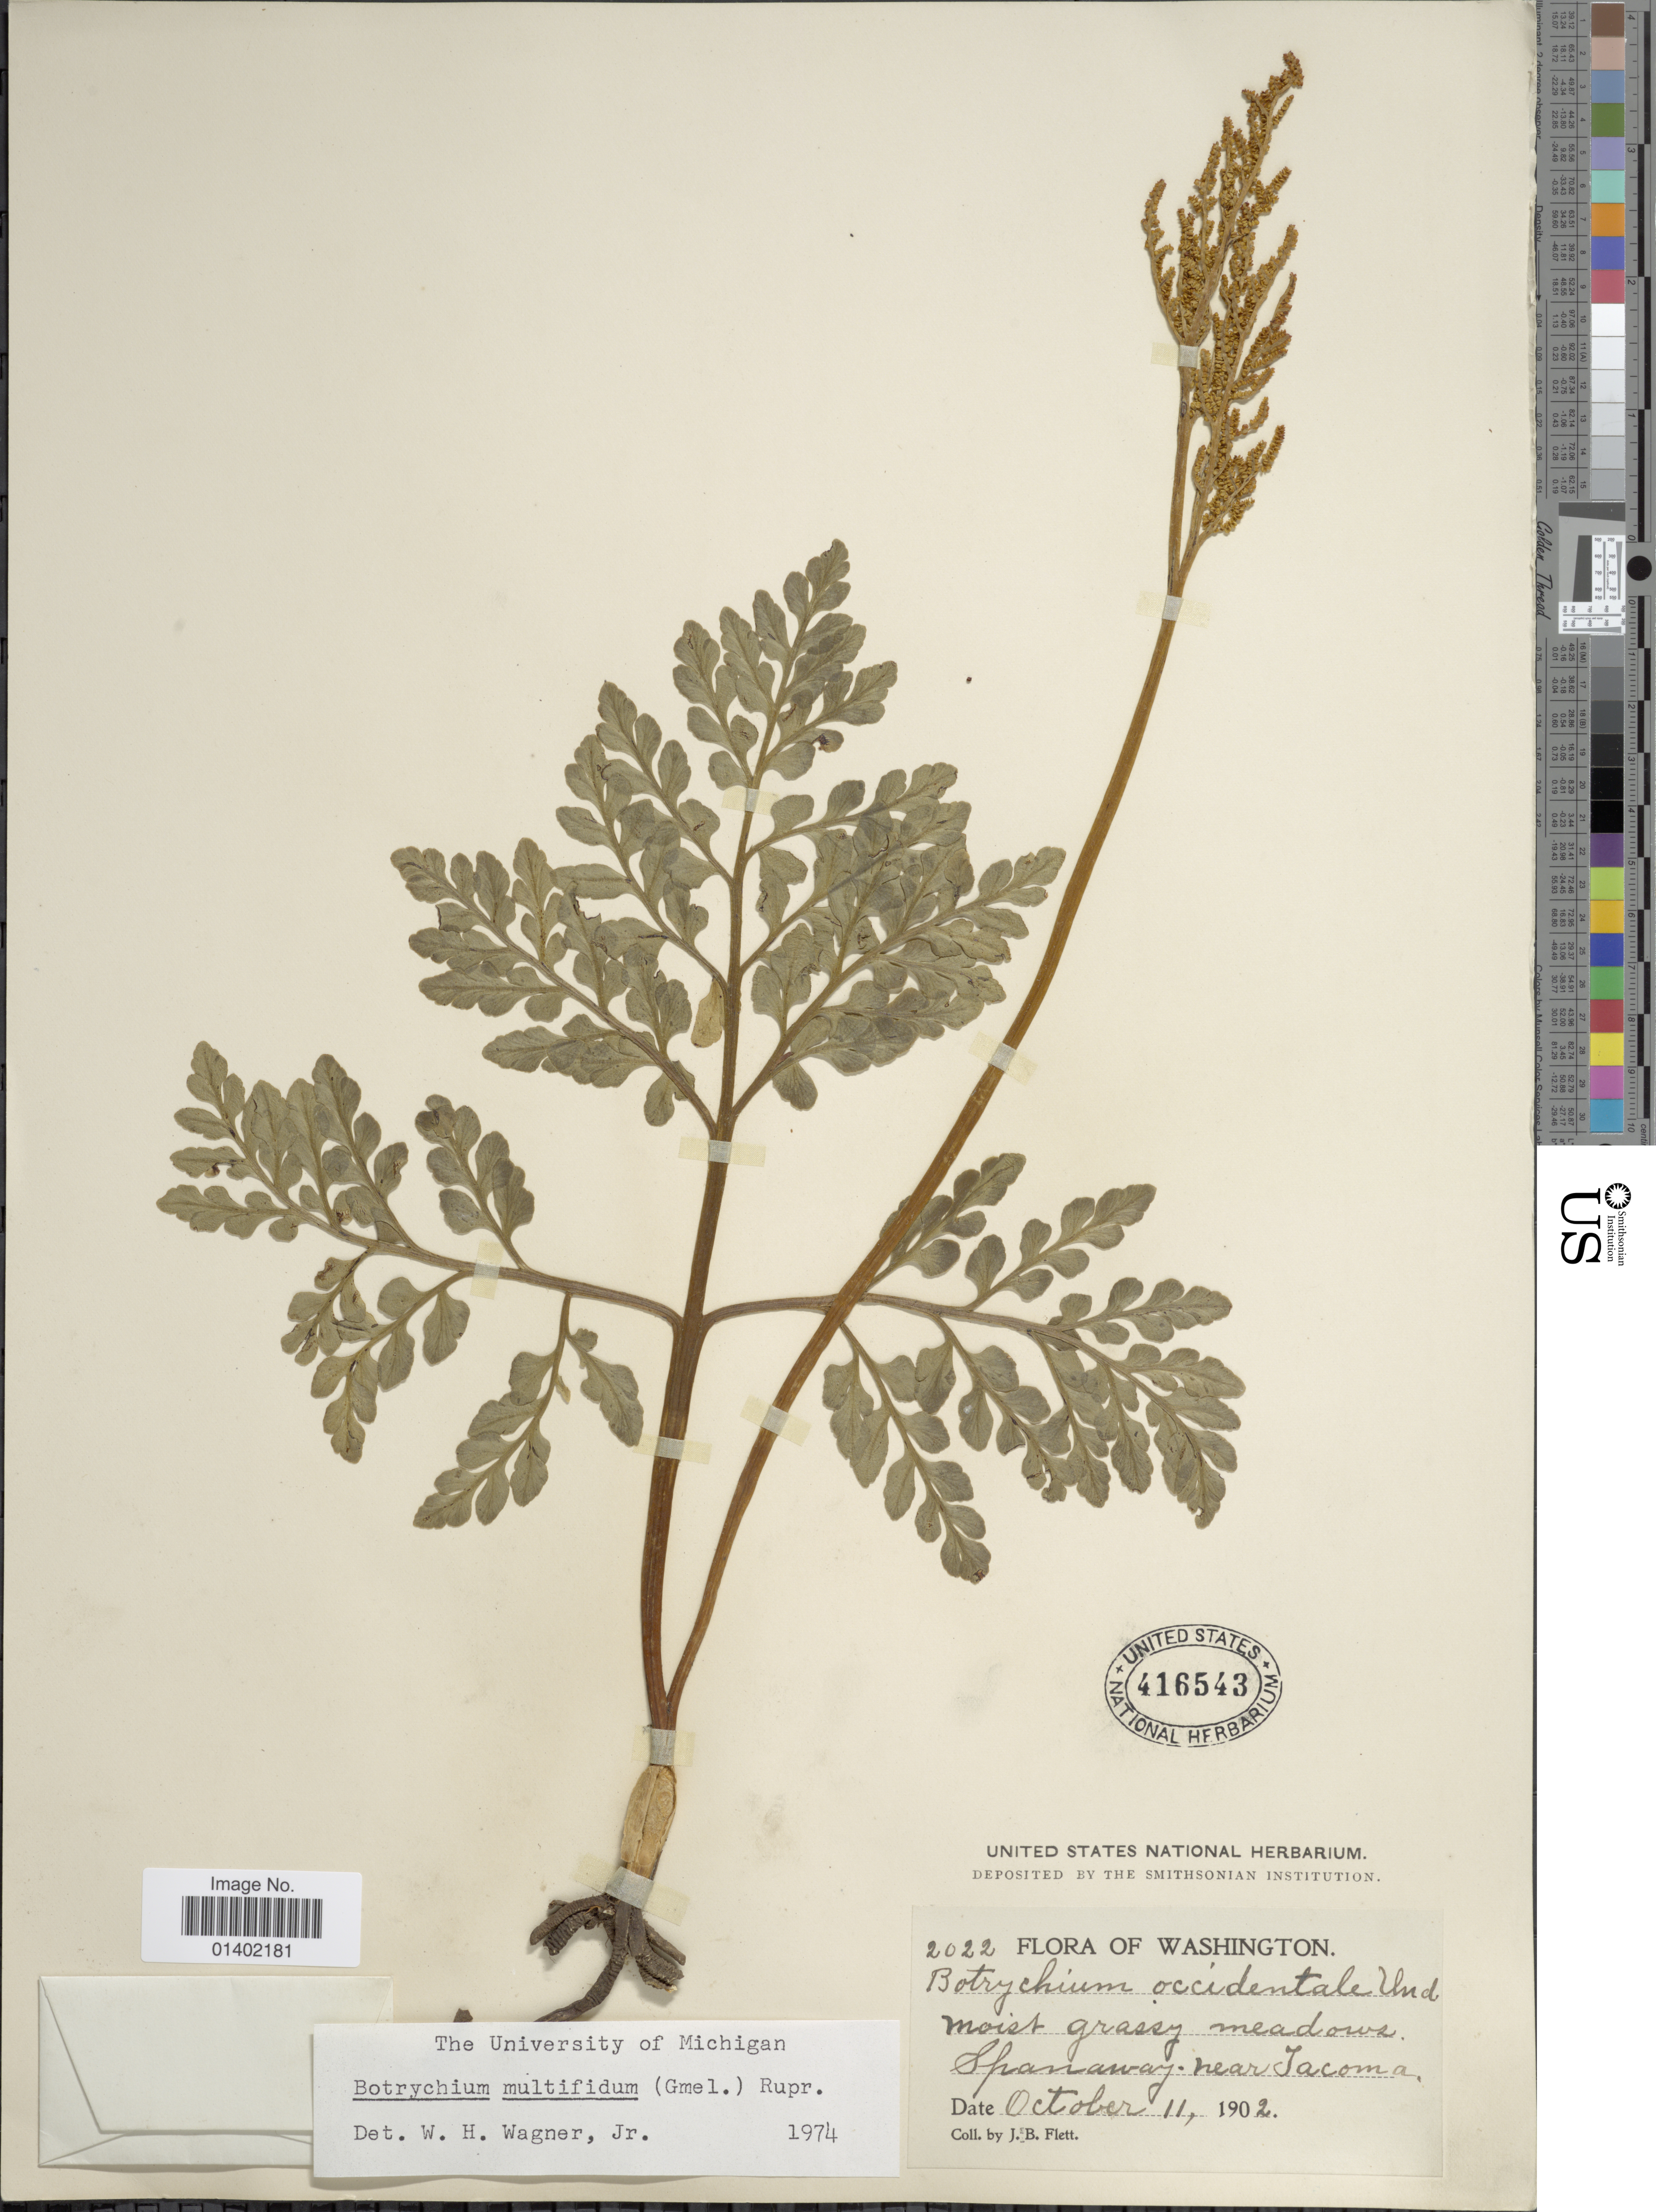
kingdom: Plantae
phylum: Tracheophyta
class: Polypodiopsida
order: Ophioglossales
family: Ophioglossaceae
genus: Botrychium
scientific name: Botrychium multifidum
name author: (J.F. Gmel.) Rupr.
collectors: J. Flett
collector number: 2022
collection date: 1902-10-11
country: United States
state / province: Washington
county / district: Pierce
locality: Flora of Washington, Spanaway, near Tacoma.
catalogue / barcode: US 416543